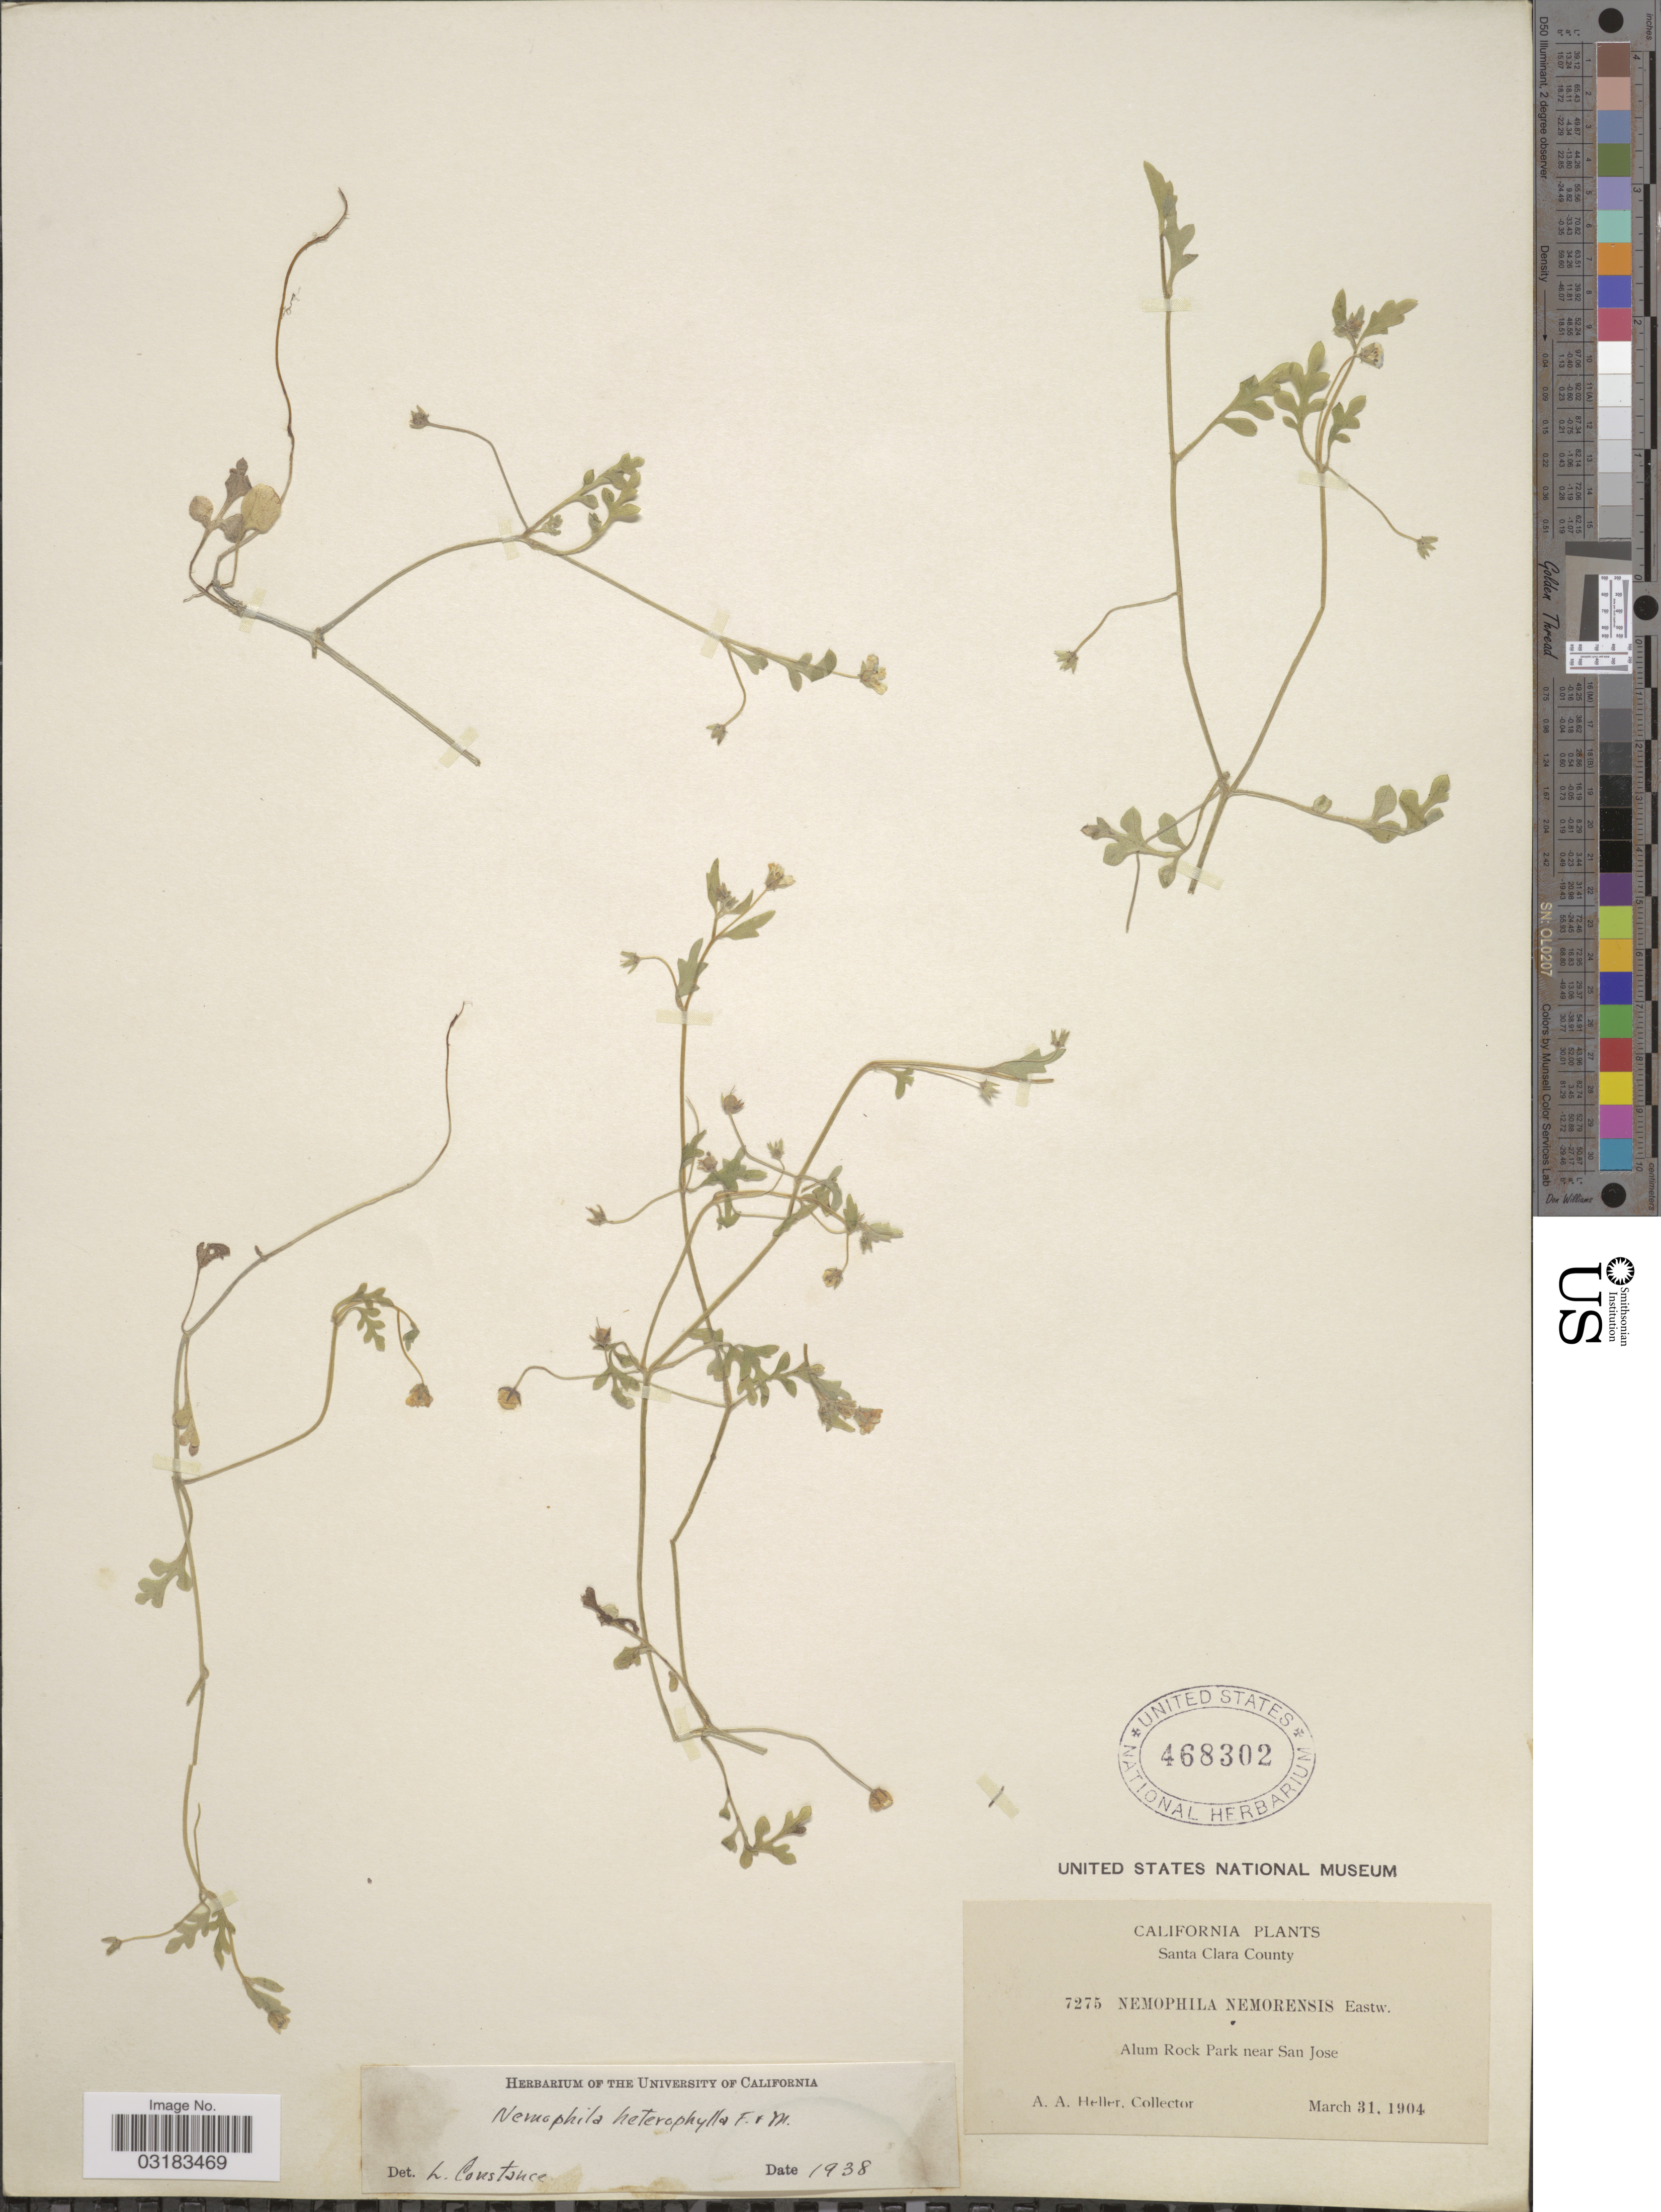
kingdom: Plantae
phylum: Tracheophyta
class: Magnoliopsida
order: Boraginales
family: Hydrophyllaceae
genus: Nemophila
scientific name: Nemophila heterophylla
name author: Fisch. & C.A. Mey.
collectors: A. A. Heller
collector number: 7275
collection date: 1904-03-31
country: United States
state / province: California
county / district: Santa Clara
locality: Santa Clara County. Alum Rock Park near San Jose.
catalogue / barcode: US 468302